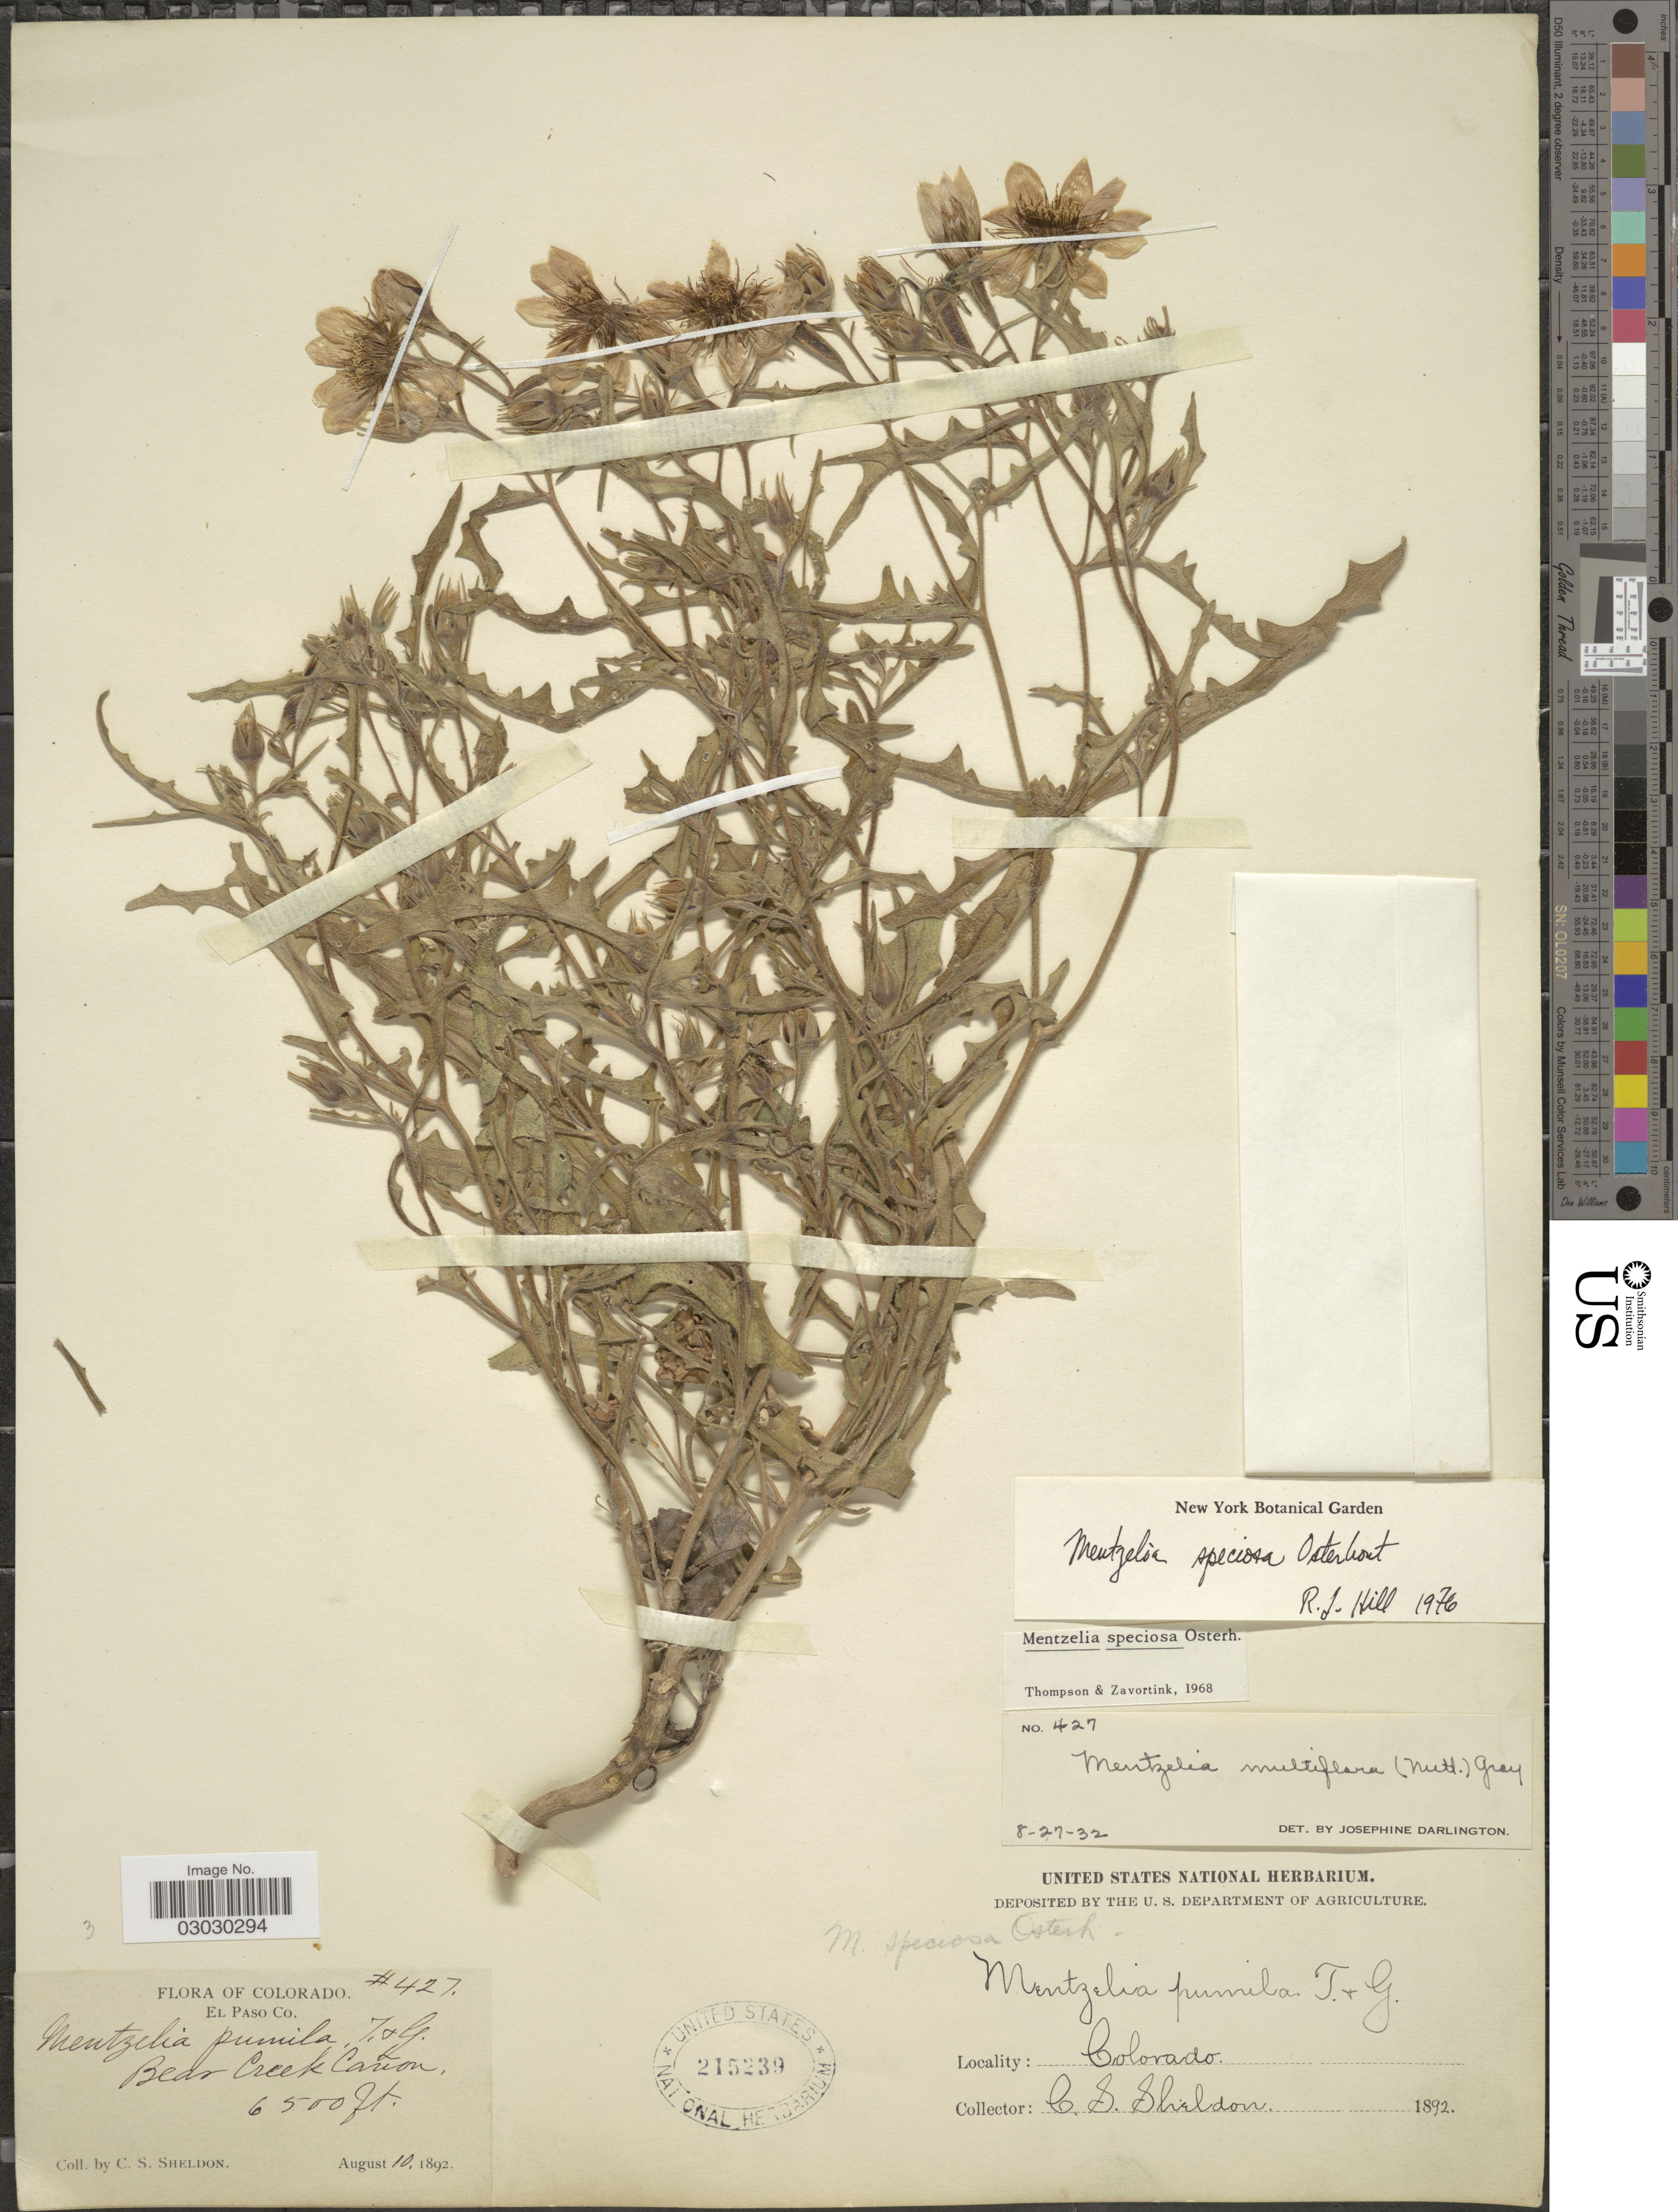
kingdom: Plantae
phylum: Tracheophyta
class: Magnoliopsida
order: Cornales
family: Loasaceae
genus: Mentzelia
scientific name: Mentzelia speciosa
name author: Osterh.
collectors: C. S. Sheldon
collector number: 427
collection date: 1892-08-10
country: United States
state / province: Colorado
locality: El Paso Co., Beds Creek Cañon.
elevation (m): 1981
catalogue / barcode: US 215239